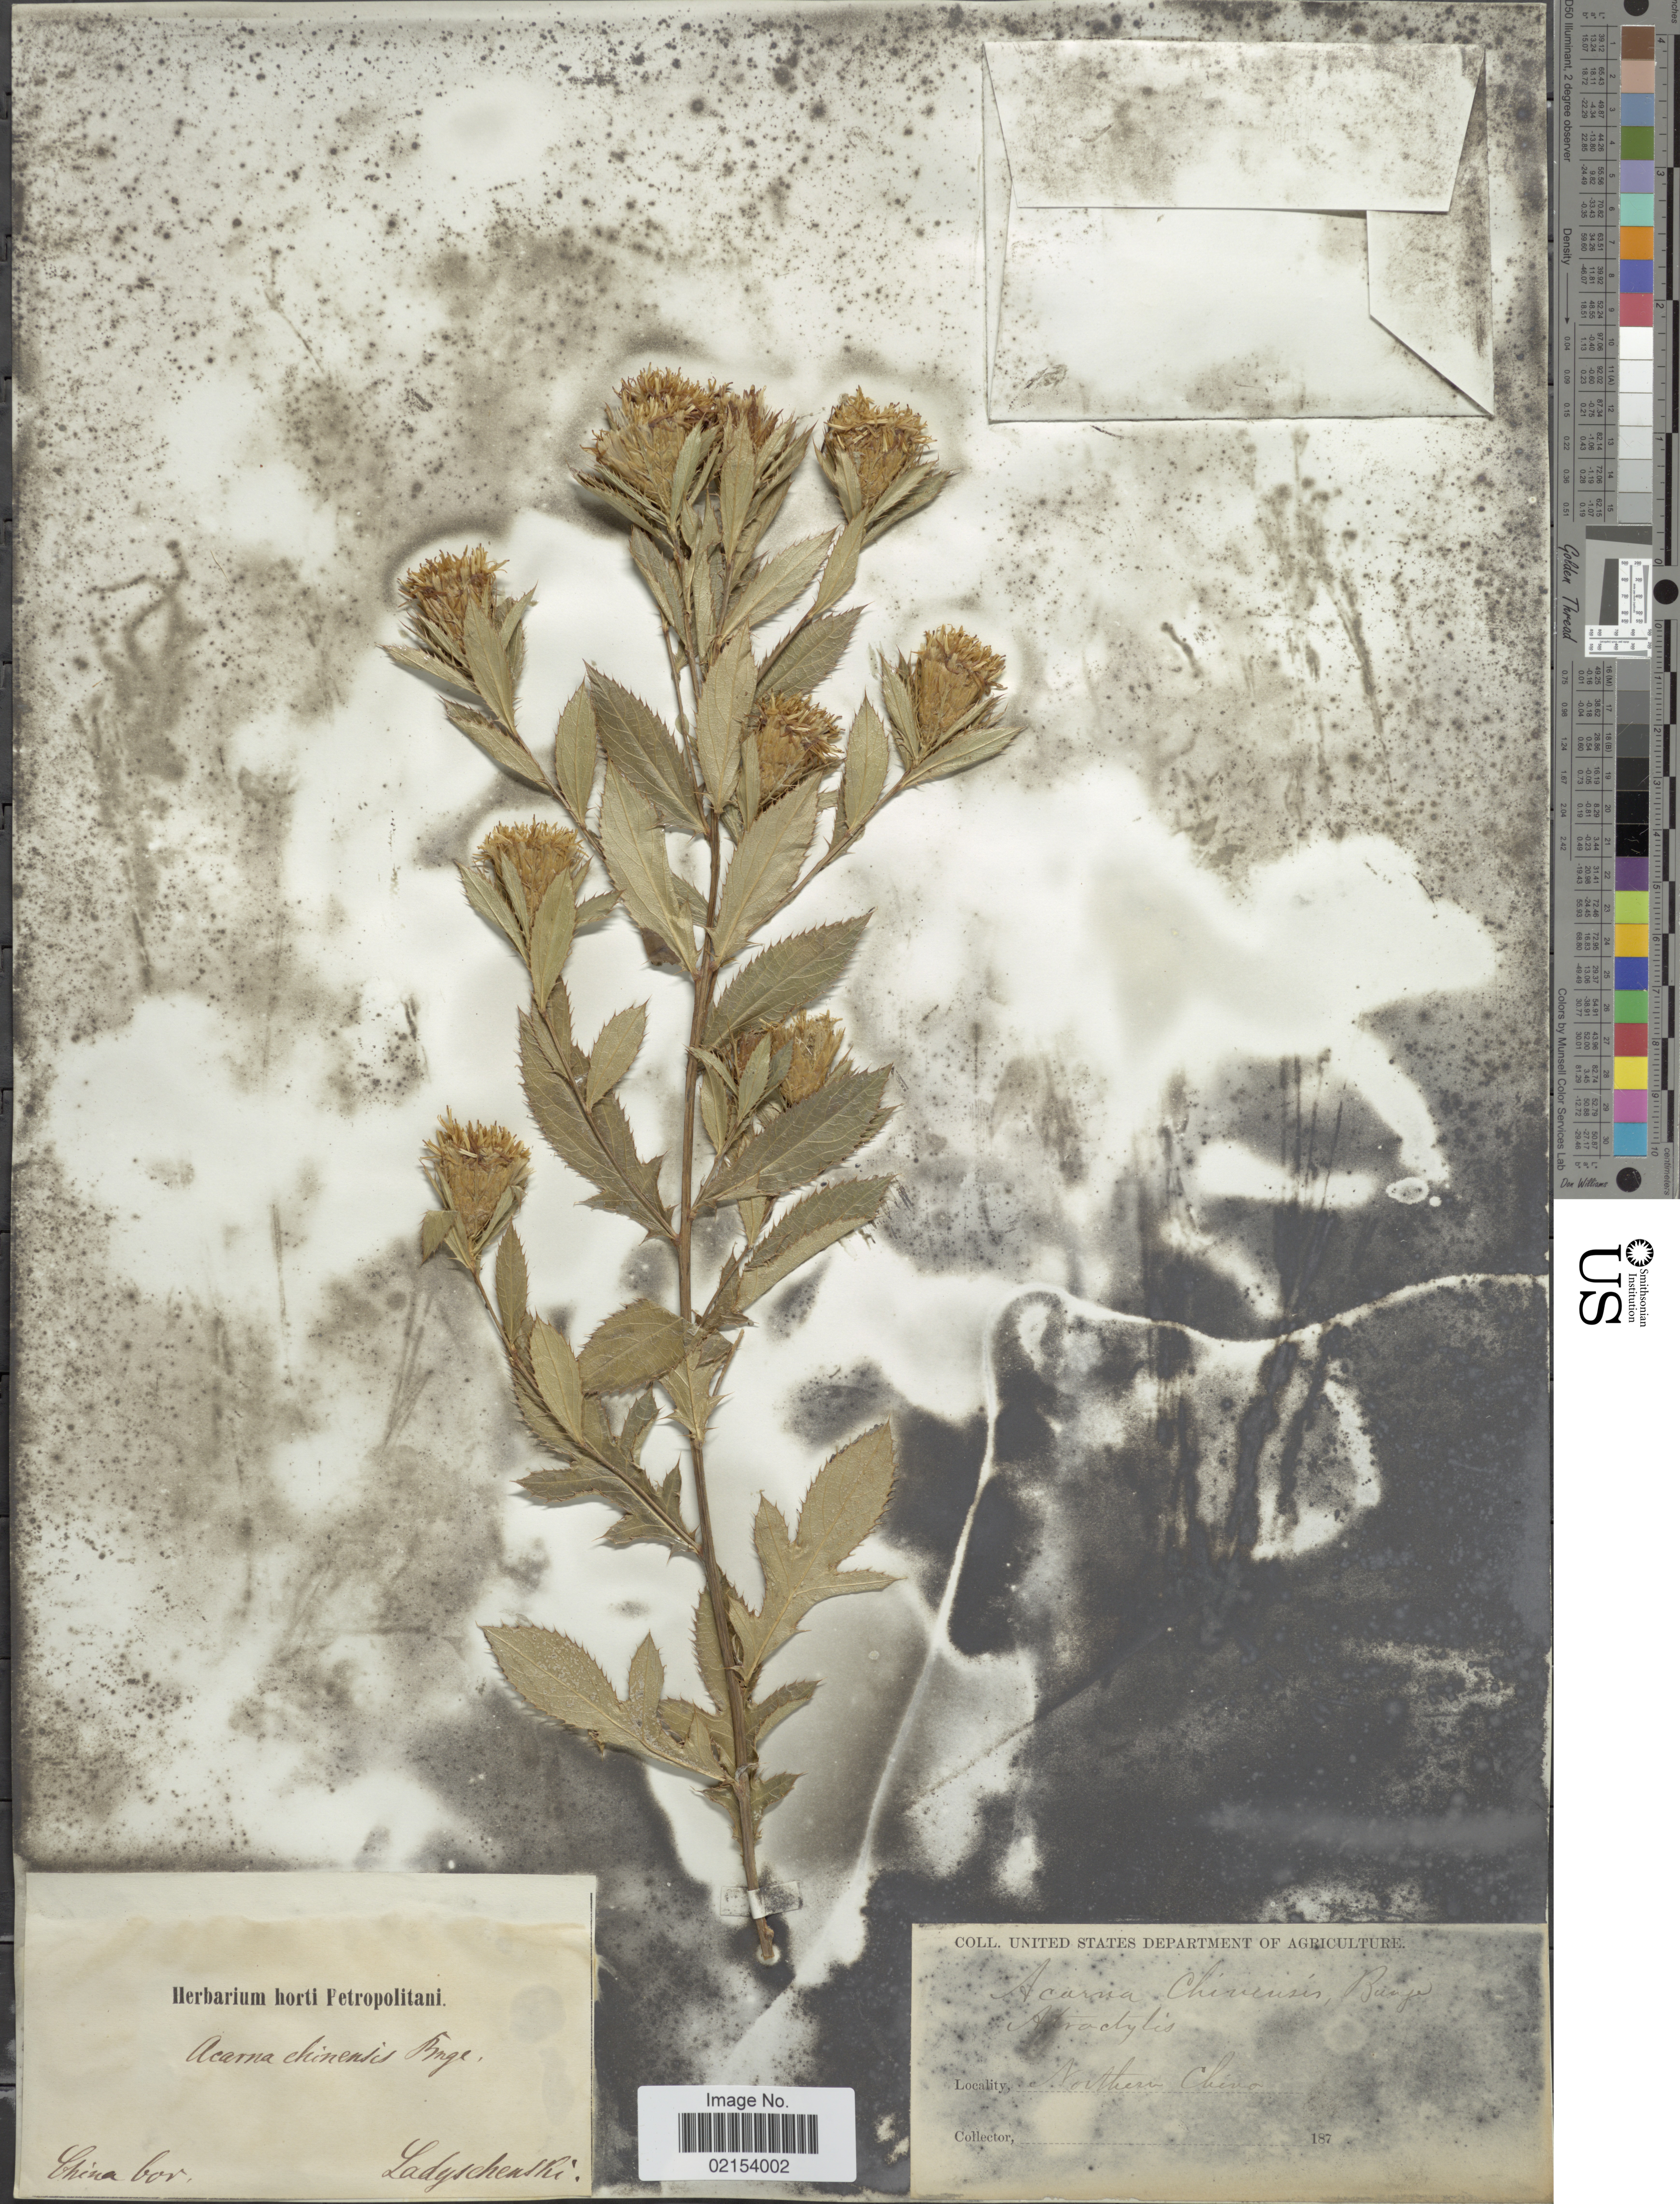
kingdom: Plantae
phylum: Tracheophyta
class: Magnoliopsida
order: Asterales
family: Asteraceae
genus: Atractylodes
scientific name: Atractylodes lancea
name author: (Thunb.) DC.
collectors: Ladyschenski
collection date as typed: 187-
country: China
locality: Northern China, China bor